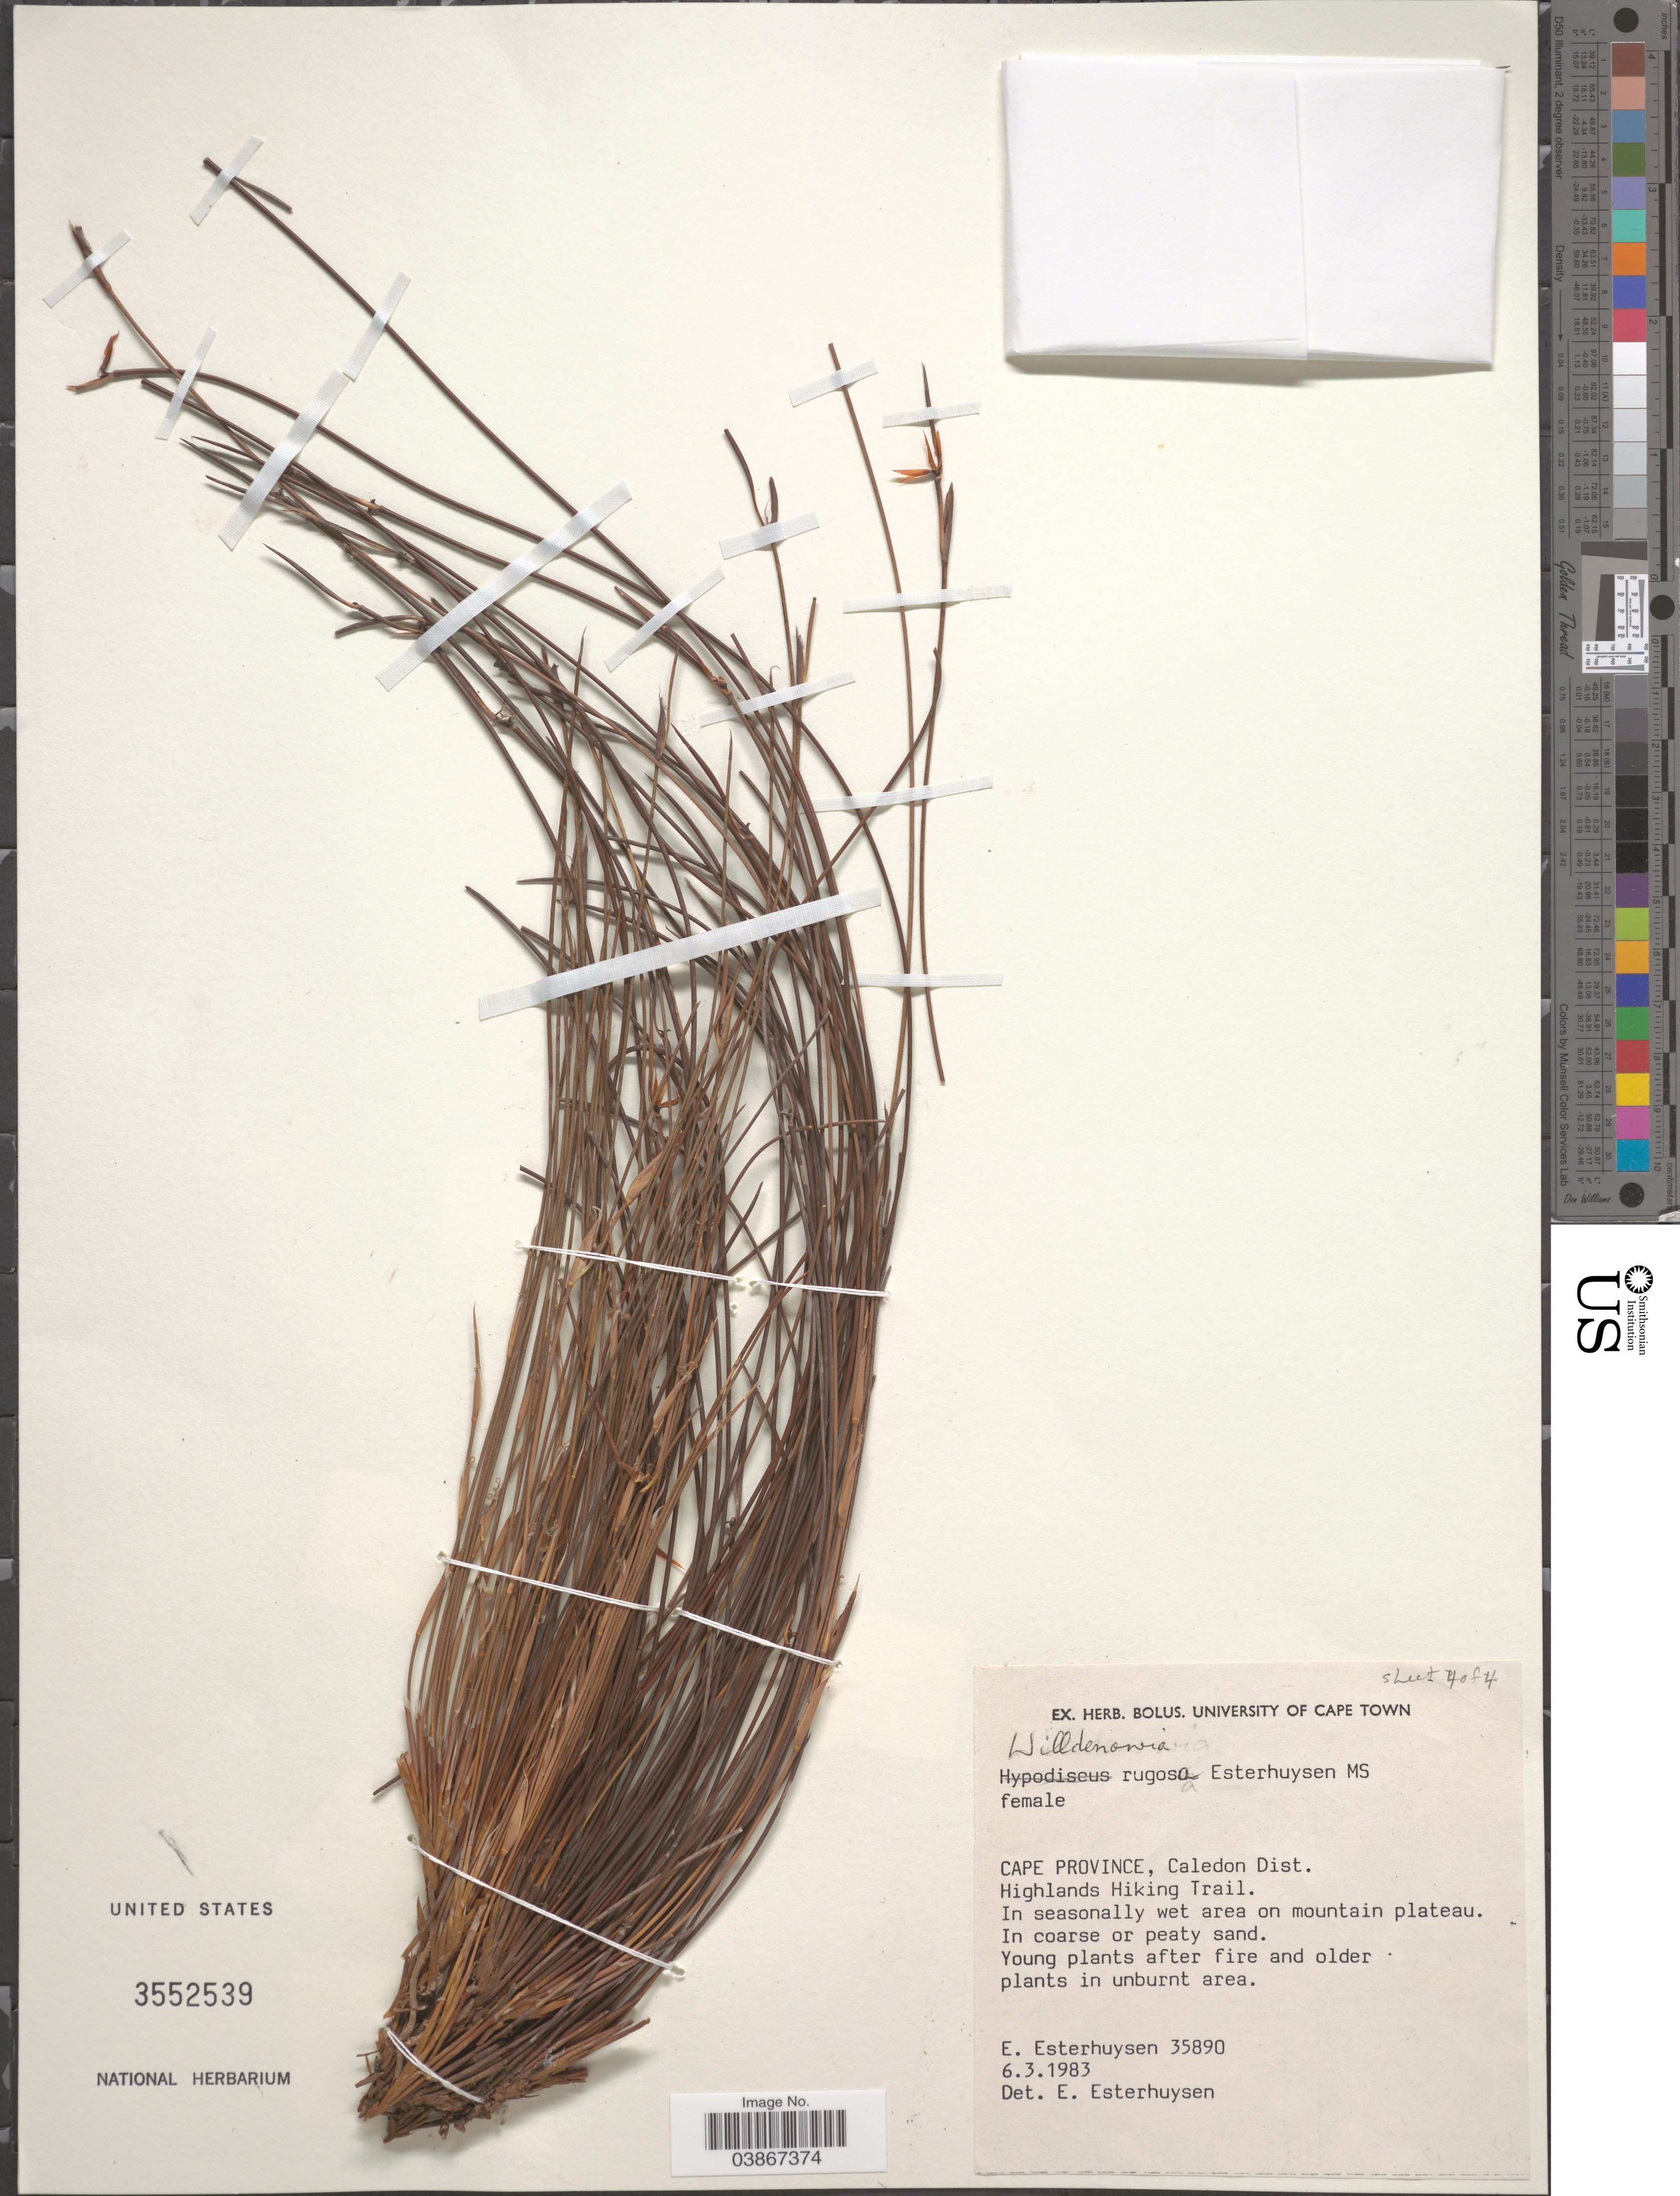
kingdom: Plantae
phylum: Tracheophyta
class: Liliopsida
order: Poales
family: Restionaceae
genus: Willdenowia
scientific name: Willdenowia rugosa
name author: Esterh.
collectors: E. E. Esterhuysen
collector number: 35890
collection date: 1983-03-06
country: South Africa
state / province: Western Cape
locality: Caledon Dist. Highlands Hiking Trail.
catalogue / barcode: US 3552539